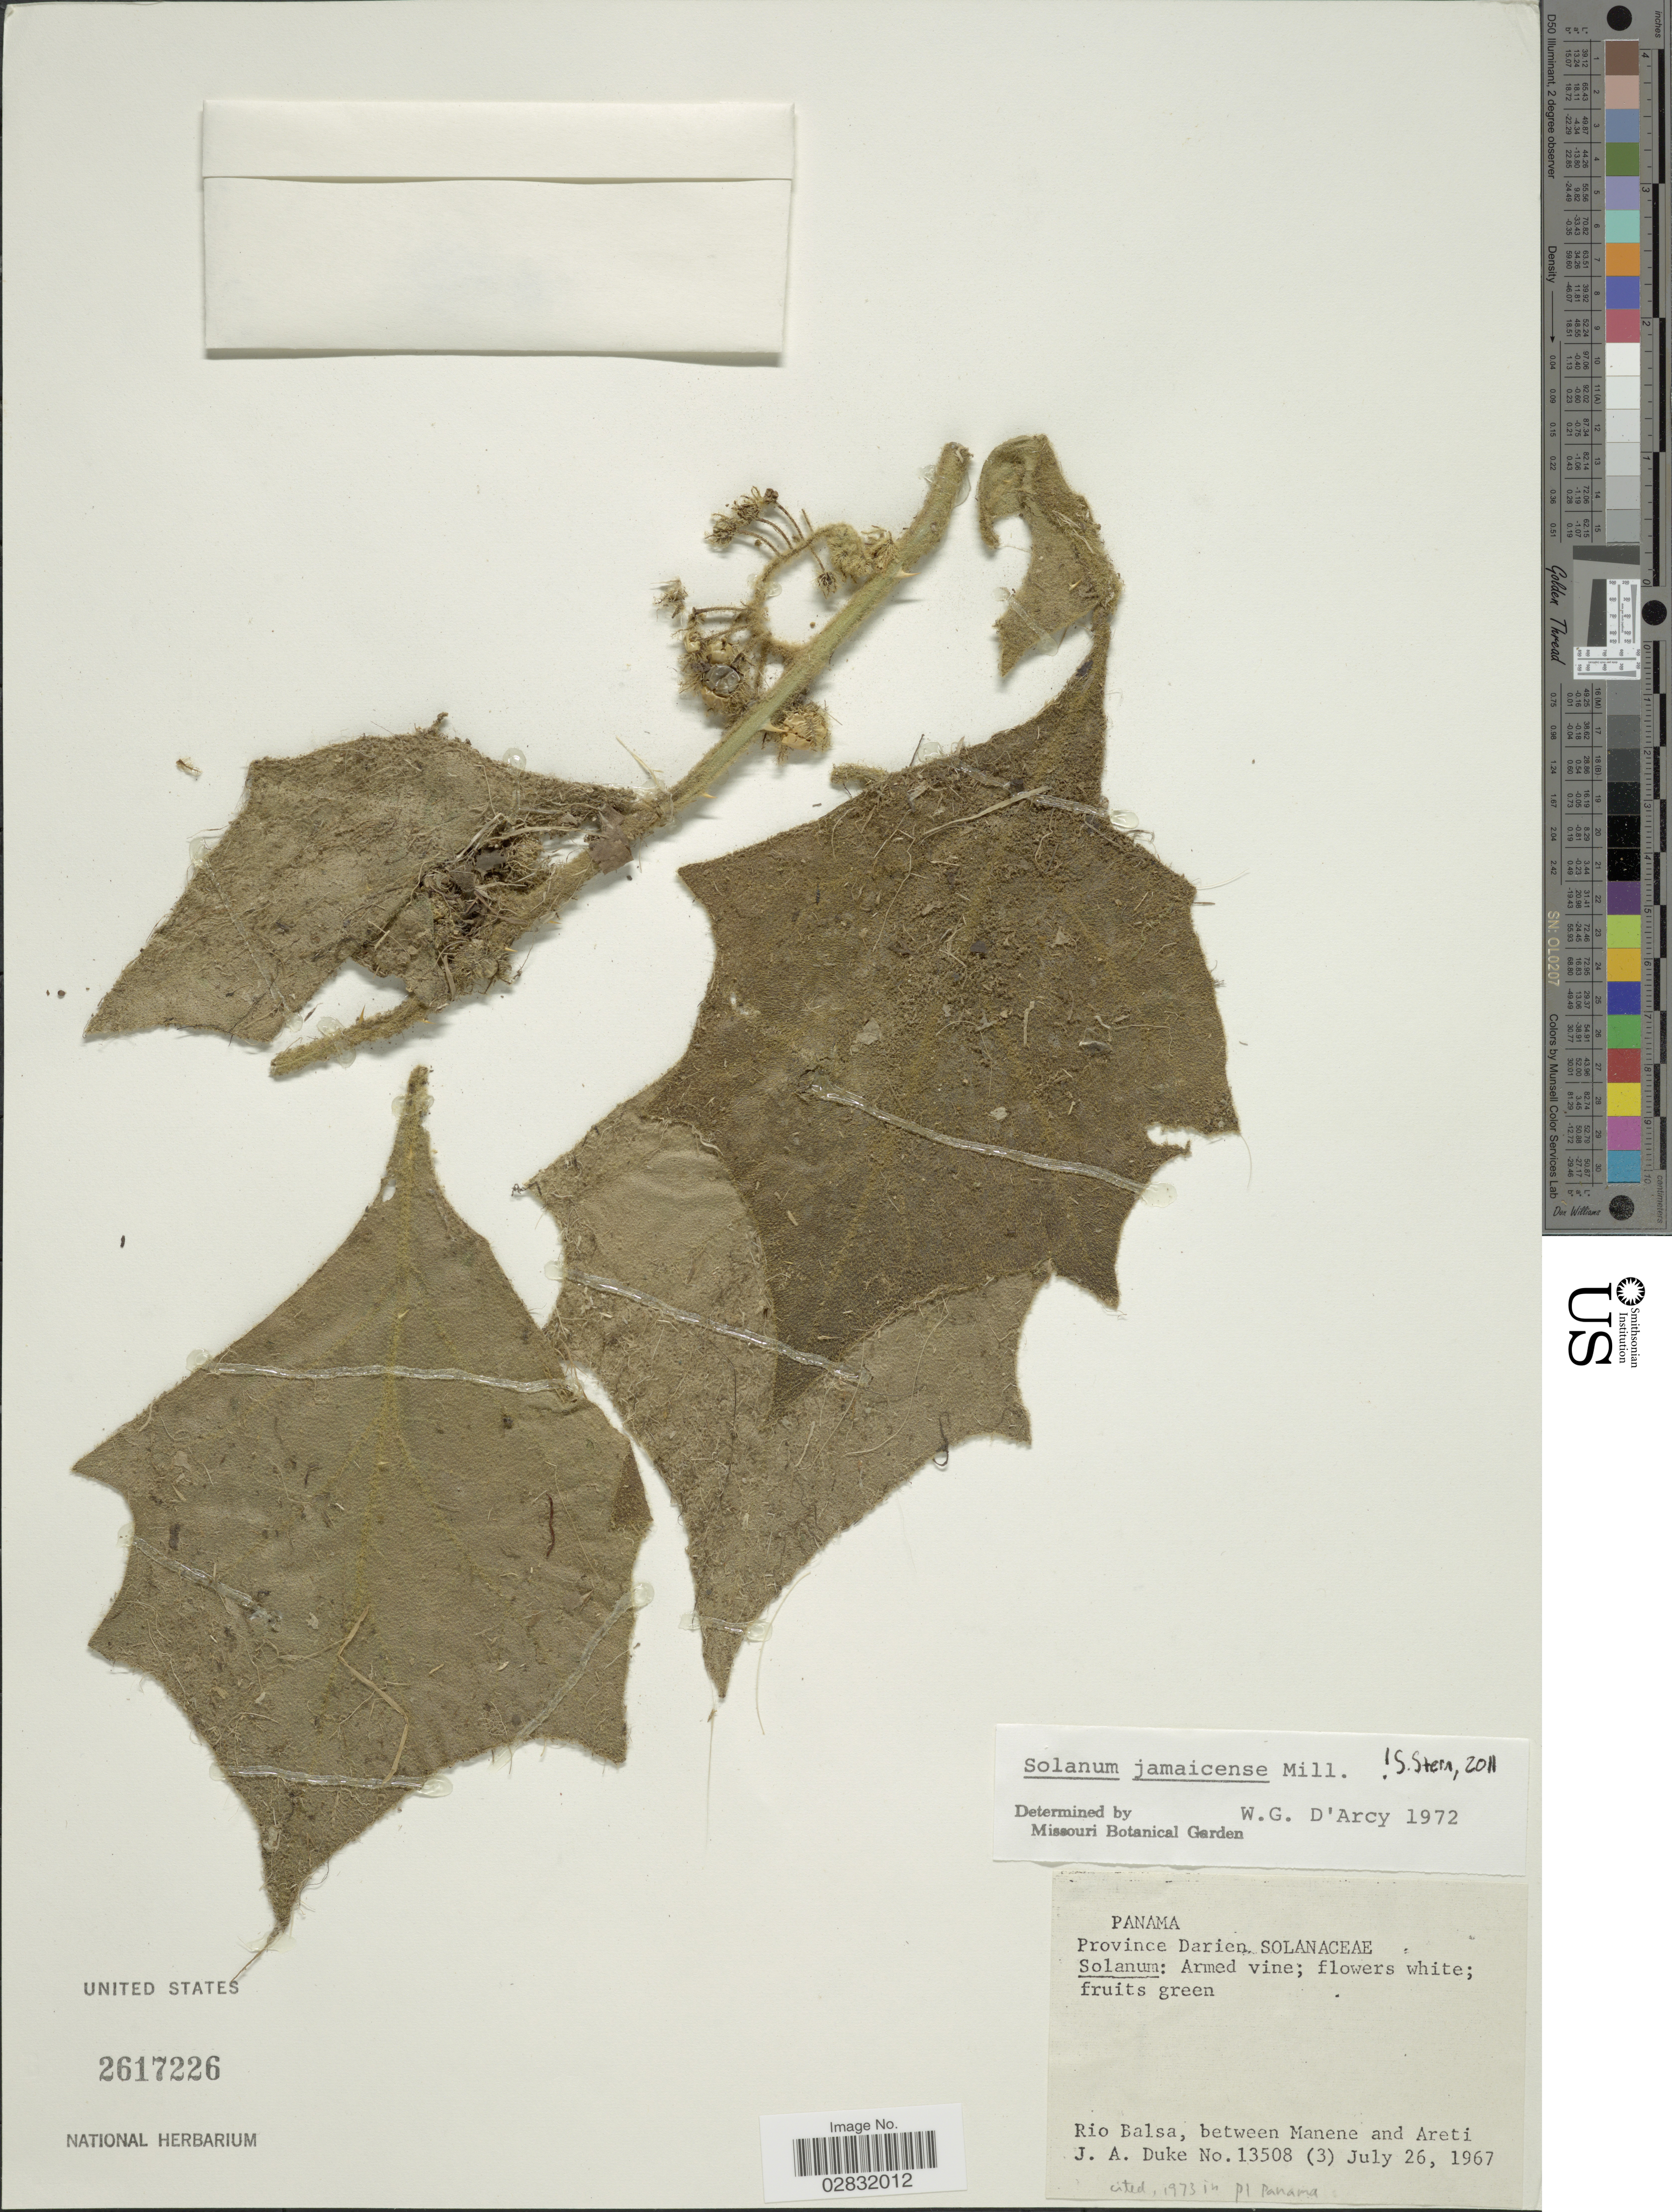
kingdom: Plantae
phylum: Tracheophyta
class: Magnoliopsida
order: Solanales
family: Solanaceae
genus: Solanum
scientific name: Solanum jamaicense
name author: Mill.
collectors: J. A. Duke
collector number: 13508 (3)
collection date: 1967-07-26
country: Panama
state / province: Darién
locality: Province Darien. Rio Balsa, between Manene and Areti.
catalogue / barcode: US 2617226